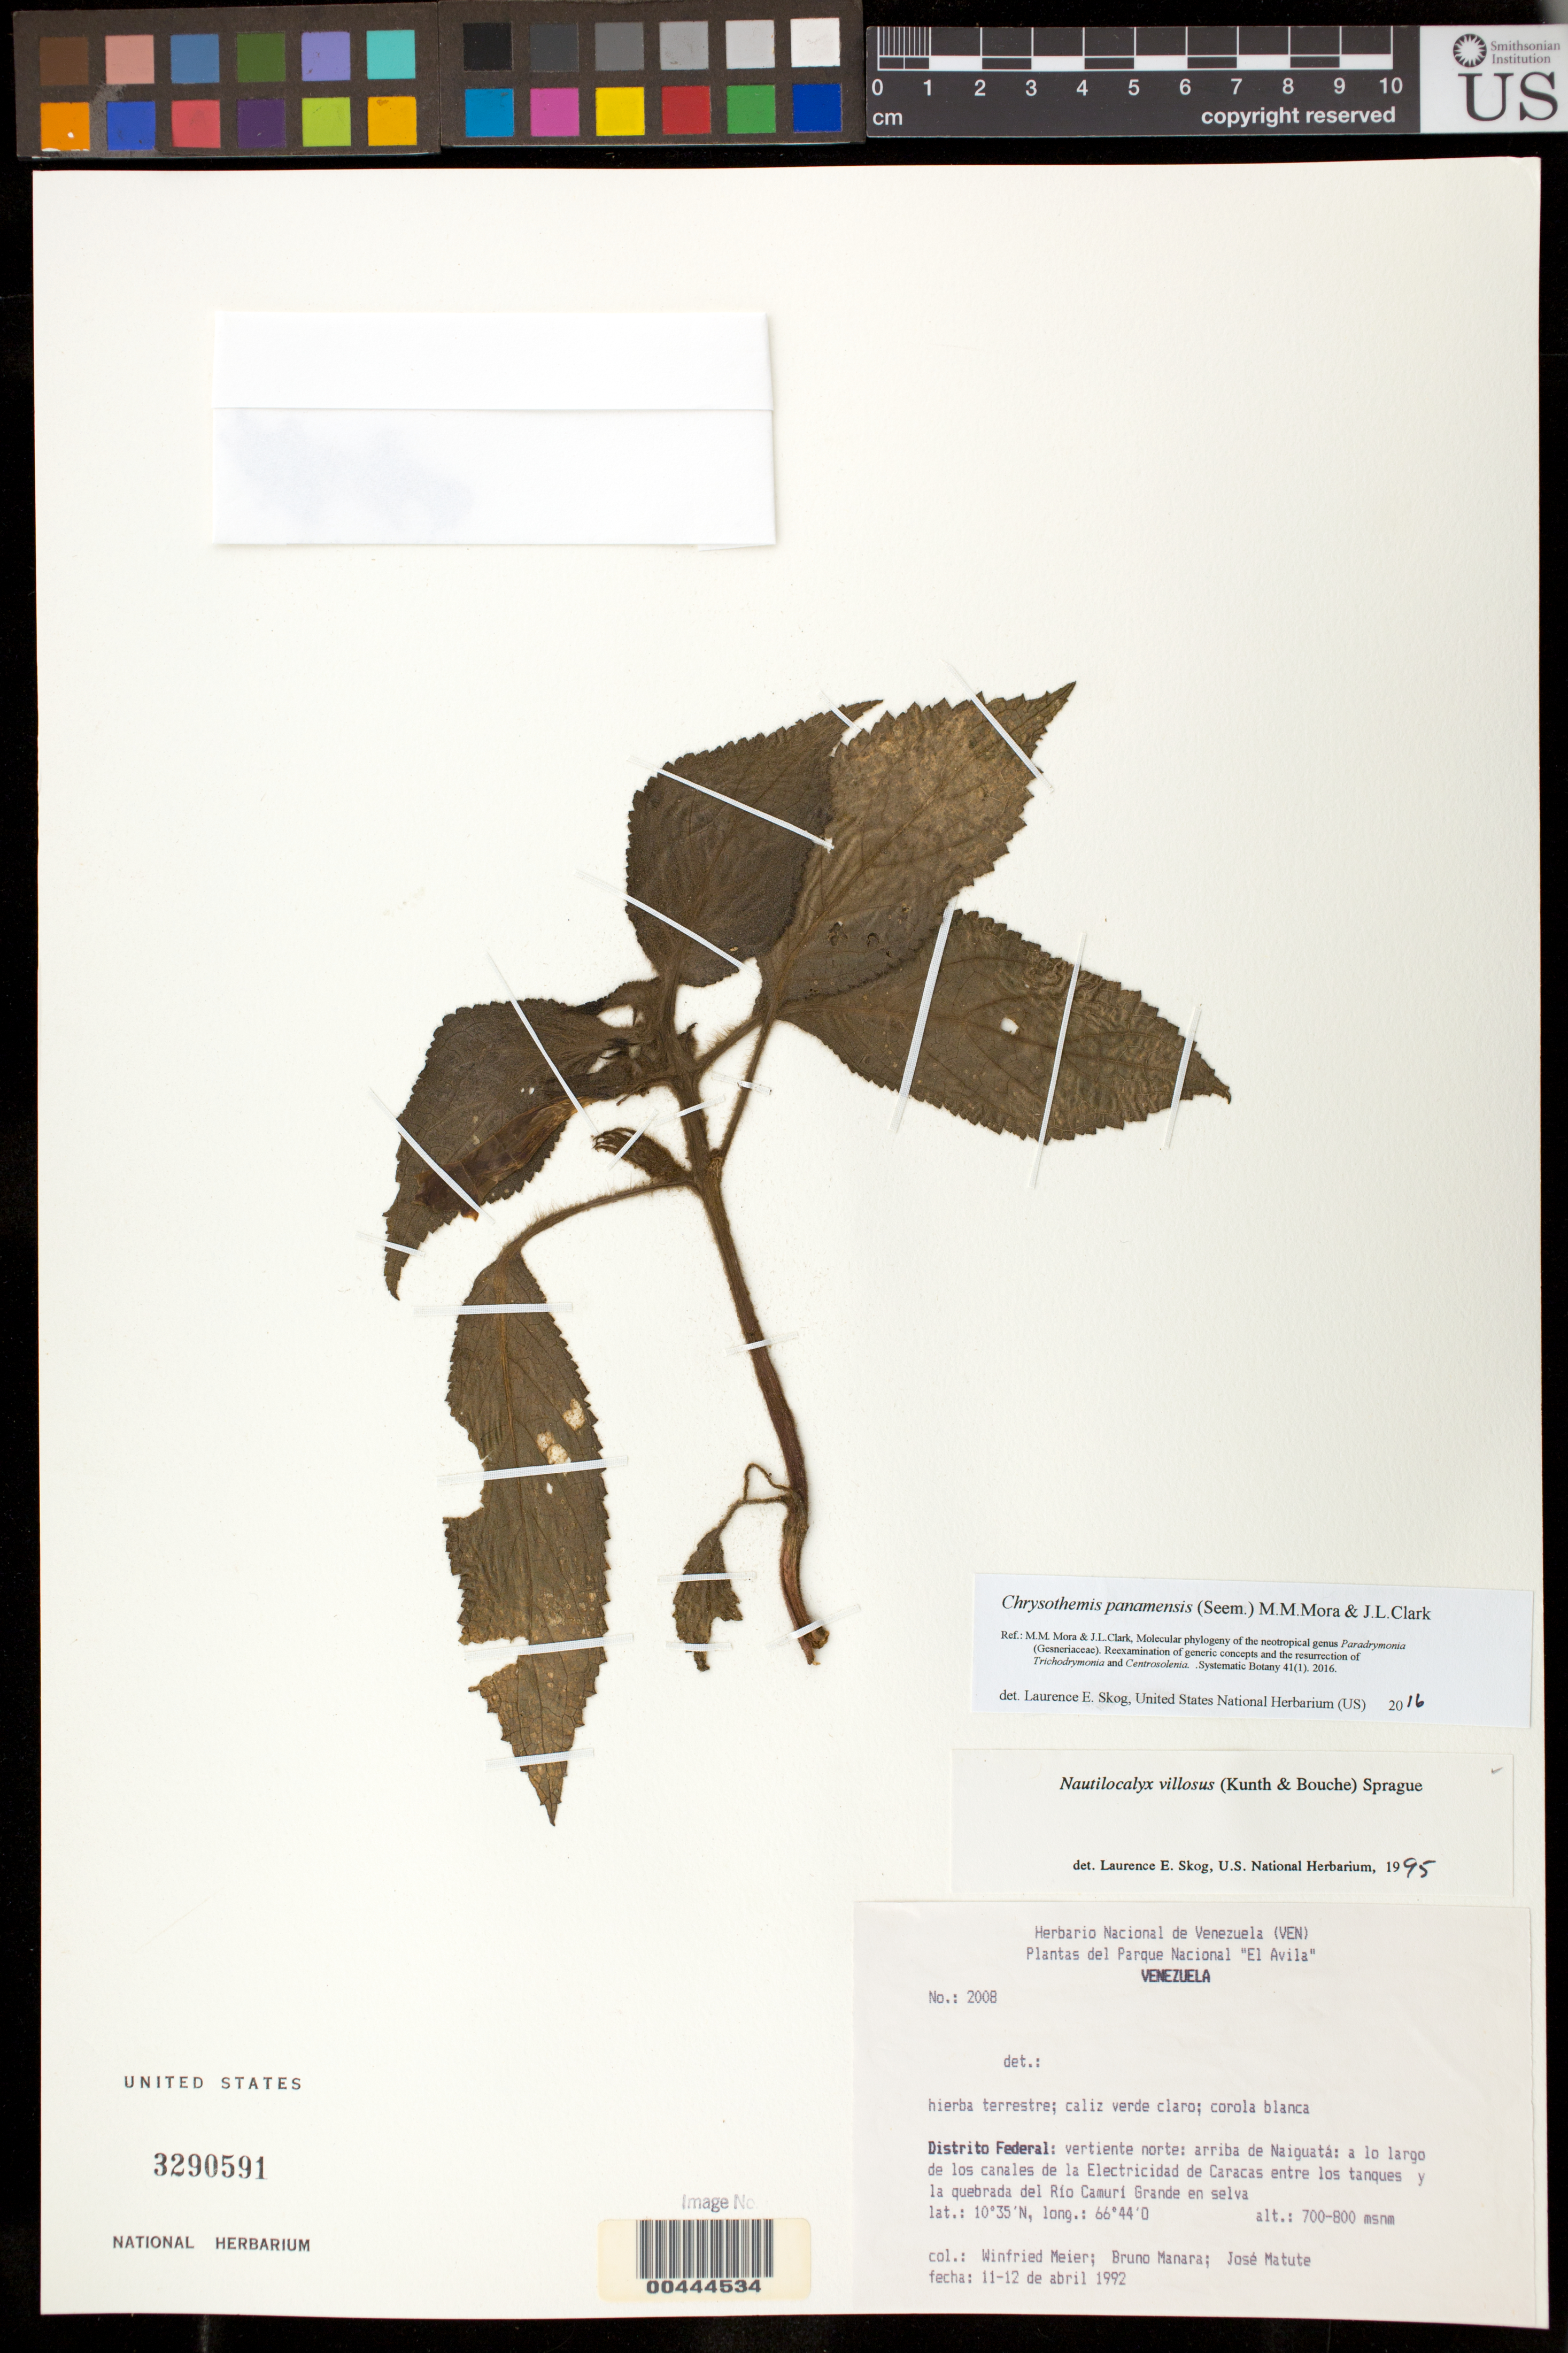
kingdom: Plantae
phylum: Tracheophyta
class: Magnoliopsida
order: Lamiales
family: Gesneriaceae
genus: Chrysothemis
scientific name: Chrysothemis panamensis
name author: (Seem.) M.M. Mora & J.L. Clark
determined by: Skog, Laurence E.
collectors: W. Meier, J. Matute & B. Manara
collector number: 2024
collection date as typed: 11-12 Apr 1992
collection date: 1992-04-11/1992-04-12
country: Venezuela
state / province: Distrito Federal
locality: Electricidad de Caracas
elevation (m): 700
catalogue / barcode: US 3290591